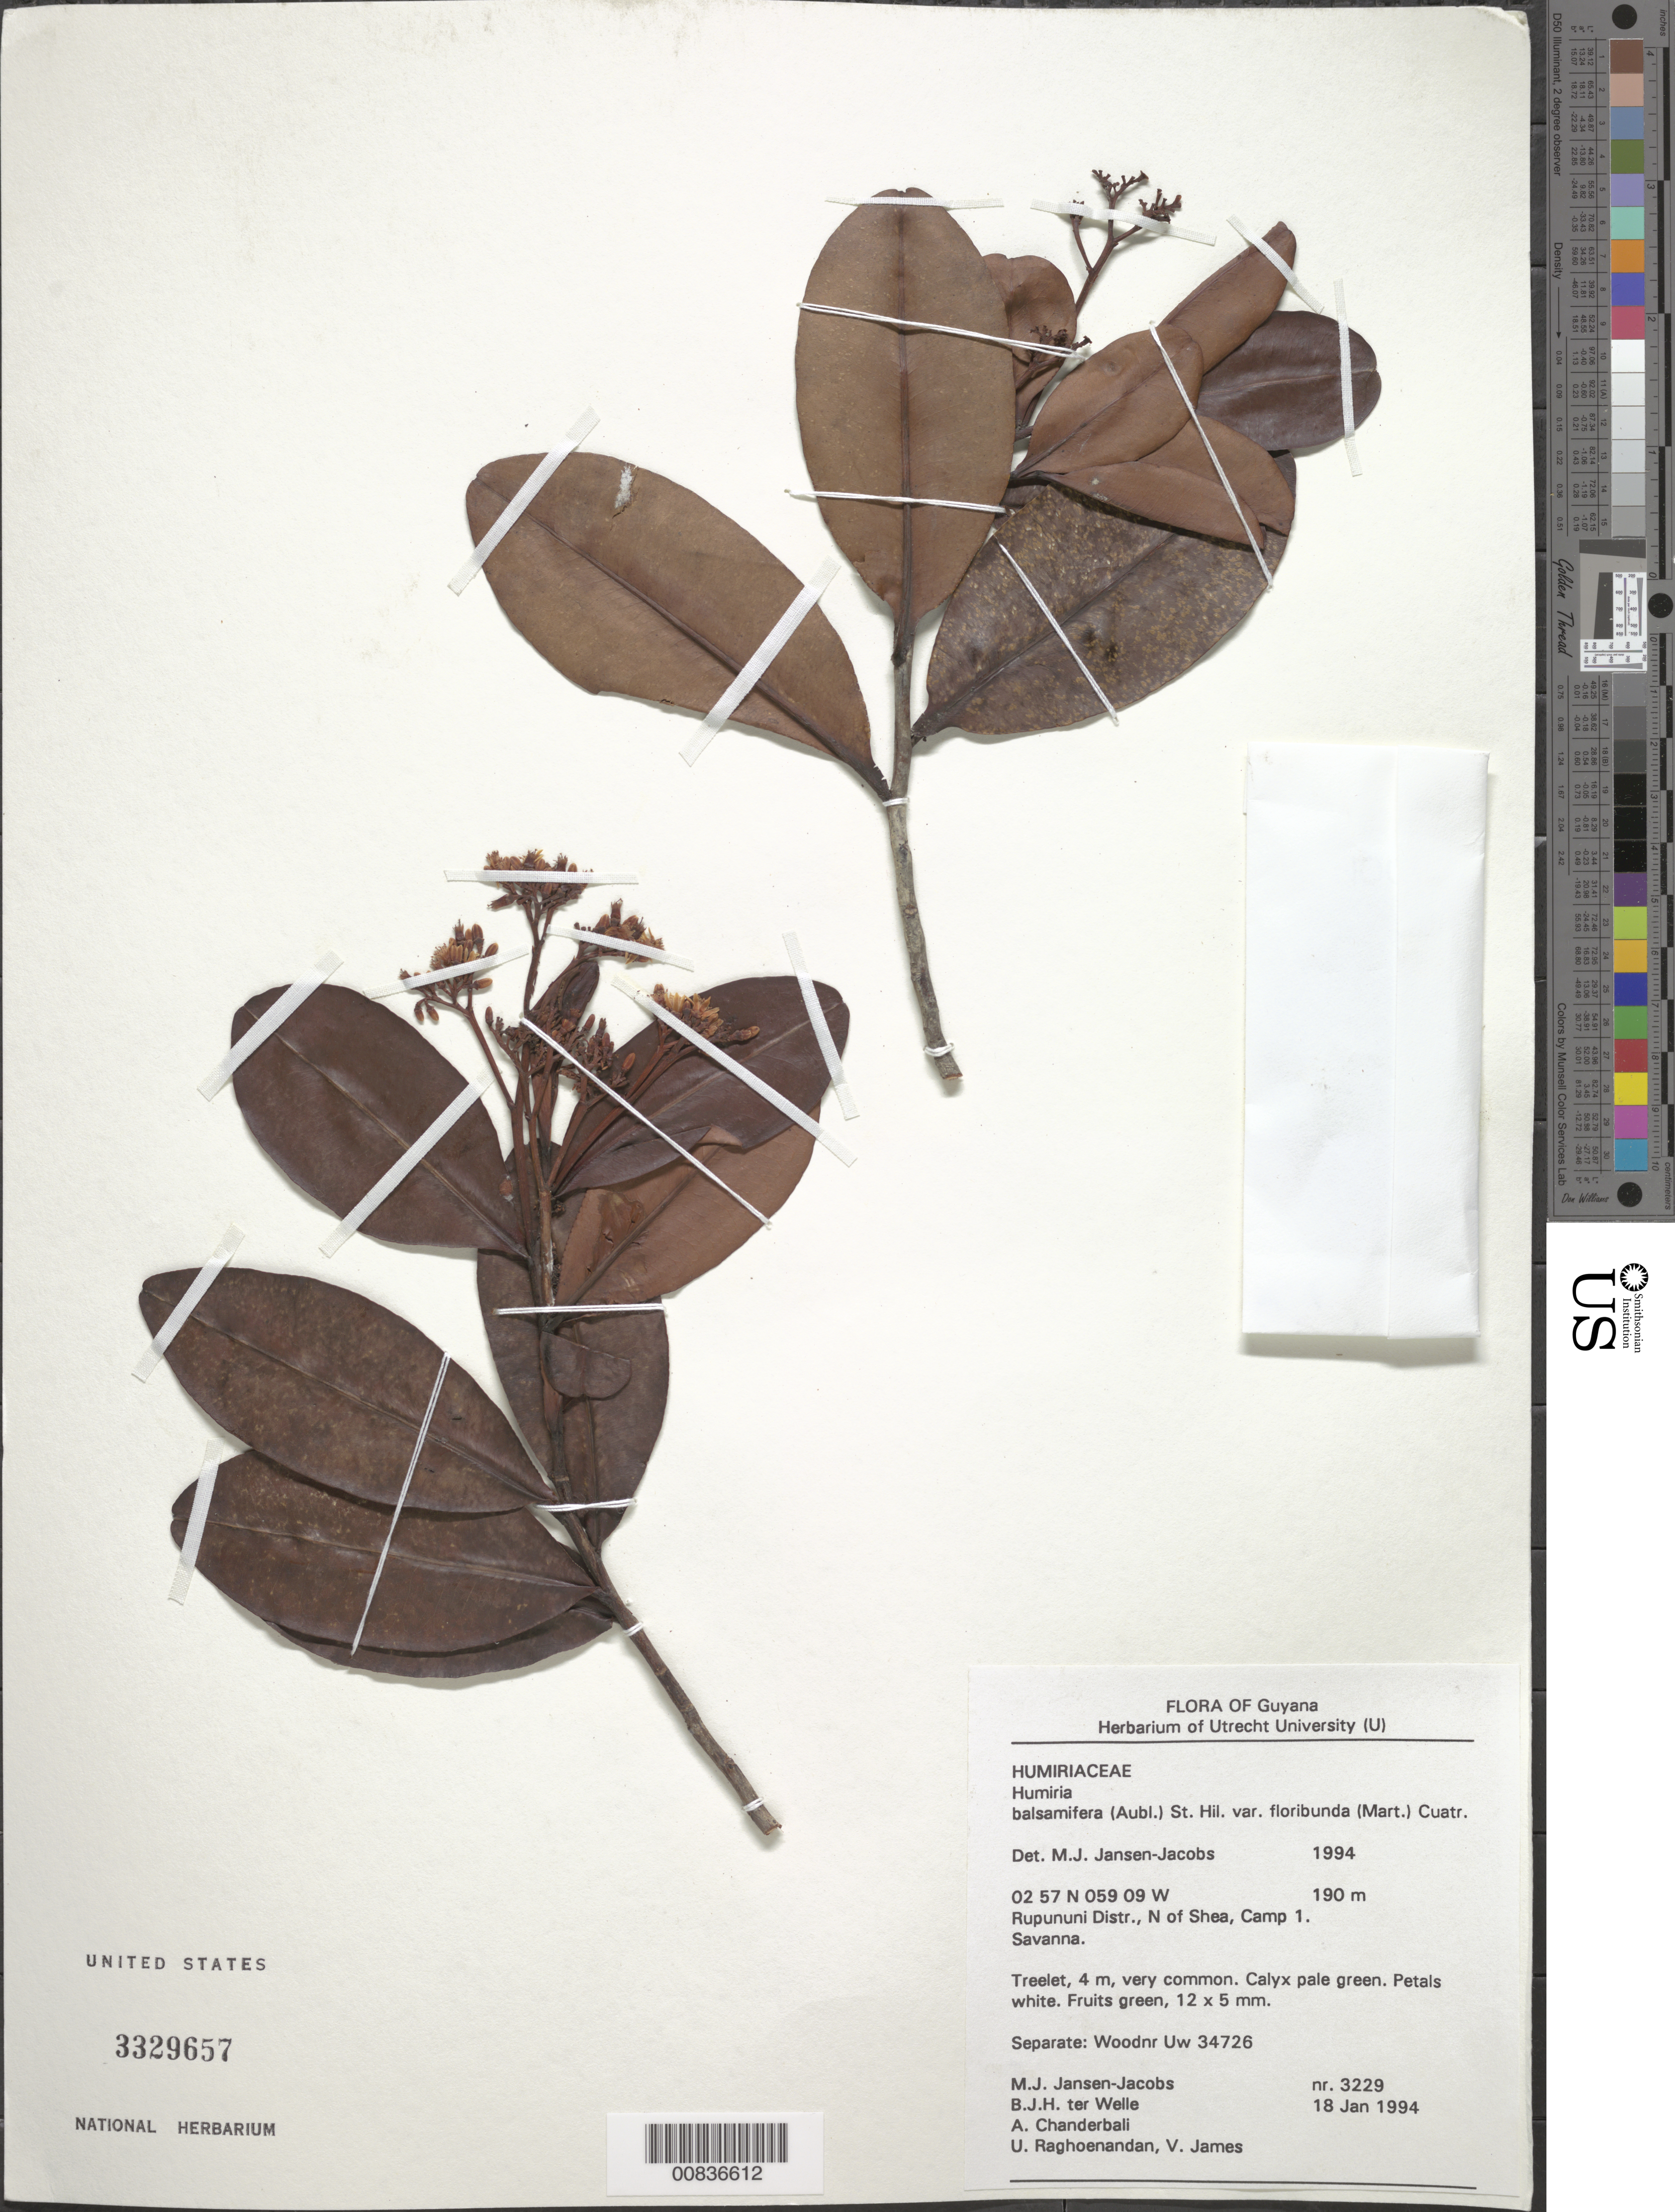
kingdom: Plantae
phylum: Tracheophyta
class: Magnoliopsida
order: Malpighiales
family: Humiriaceae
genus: Humiria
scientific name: Humiria balsamifera var. floribunda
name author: (Mart.) Cuatrec.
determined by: Jansen-Jacobs, M. J., (U), Nationaal Herbarium Nederland, Utrecht University branch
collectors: M. J. Jansen-Jacobs, B. Welle, A. S. Chanderbali, U. Raghoenandan & V. James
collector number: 3229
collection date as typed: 18-Jan-94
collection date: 1994-01-18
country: Guyana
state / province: U. Takutu-U. Essequibo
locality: Shea, N of, camp 1, Rupununi District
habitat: Savanna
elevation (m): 190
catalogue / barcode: US 3329657